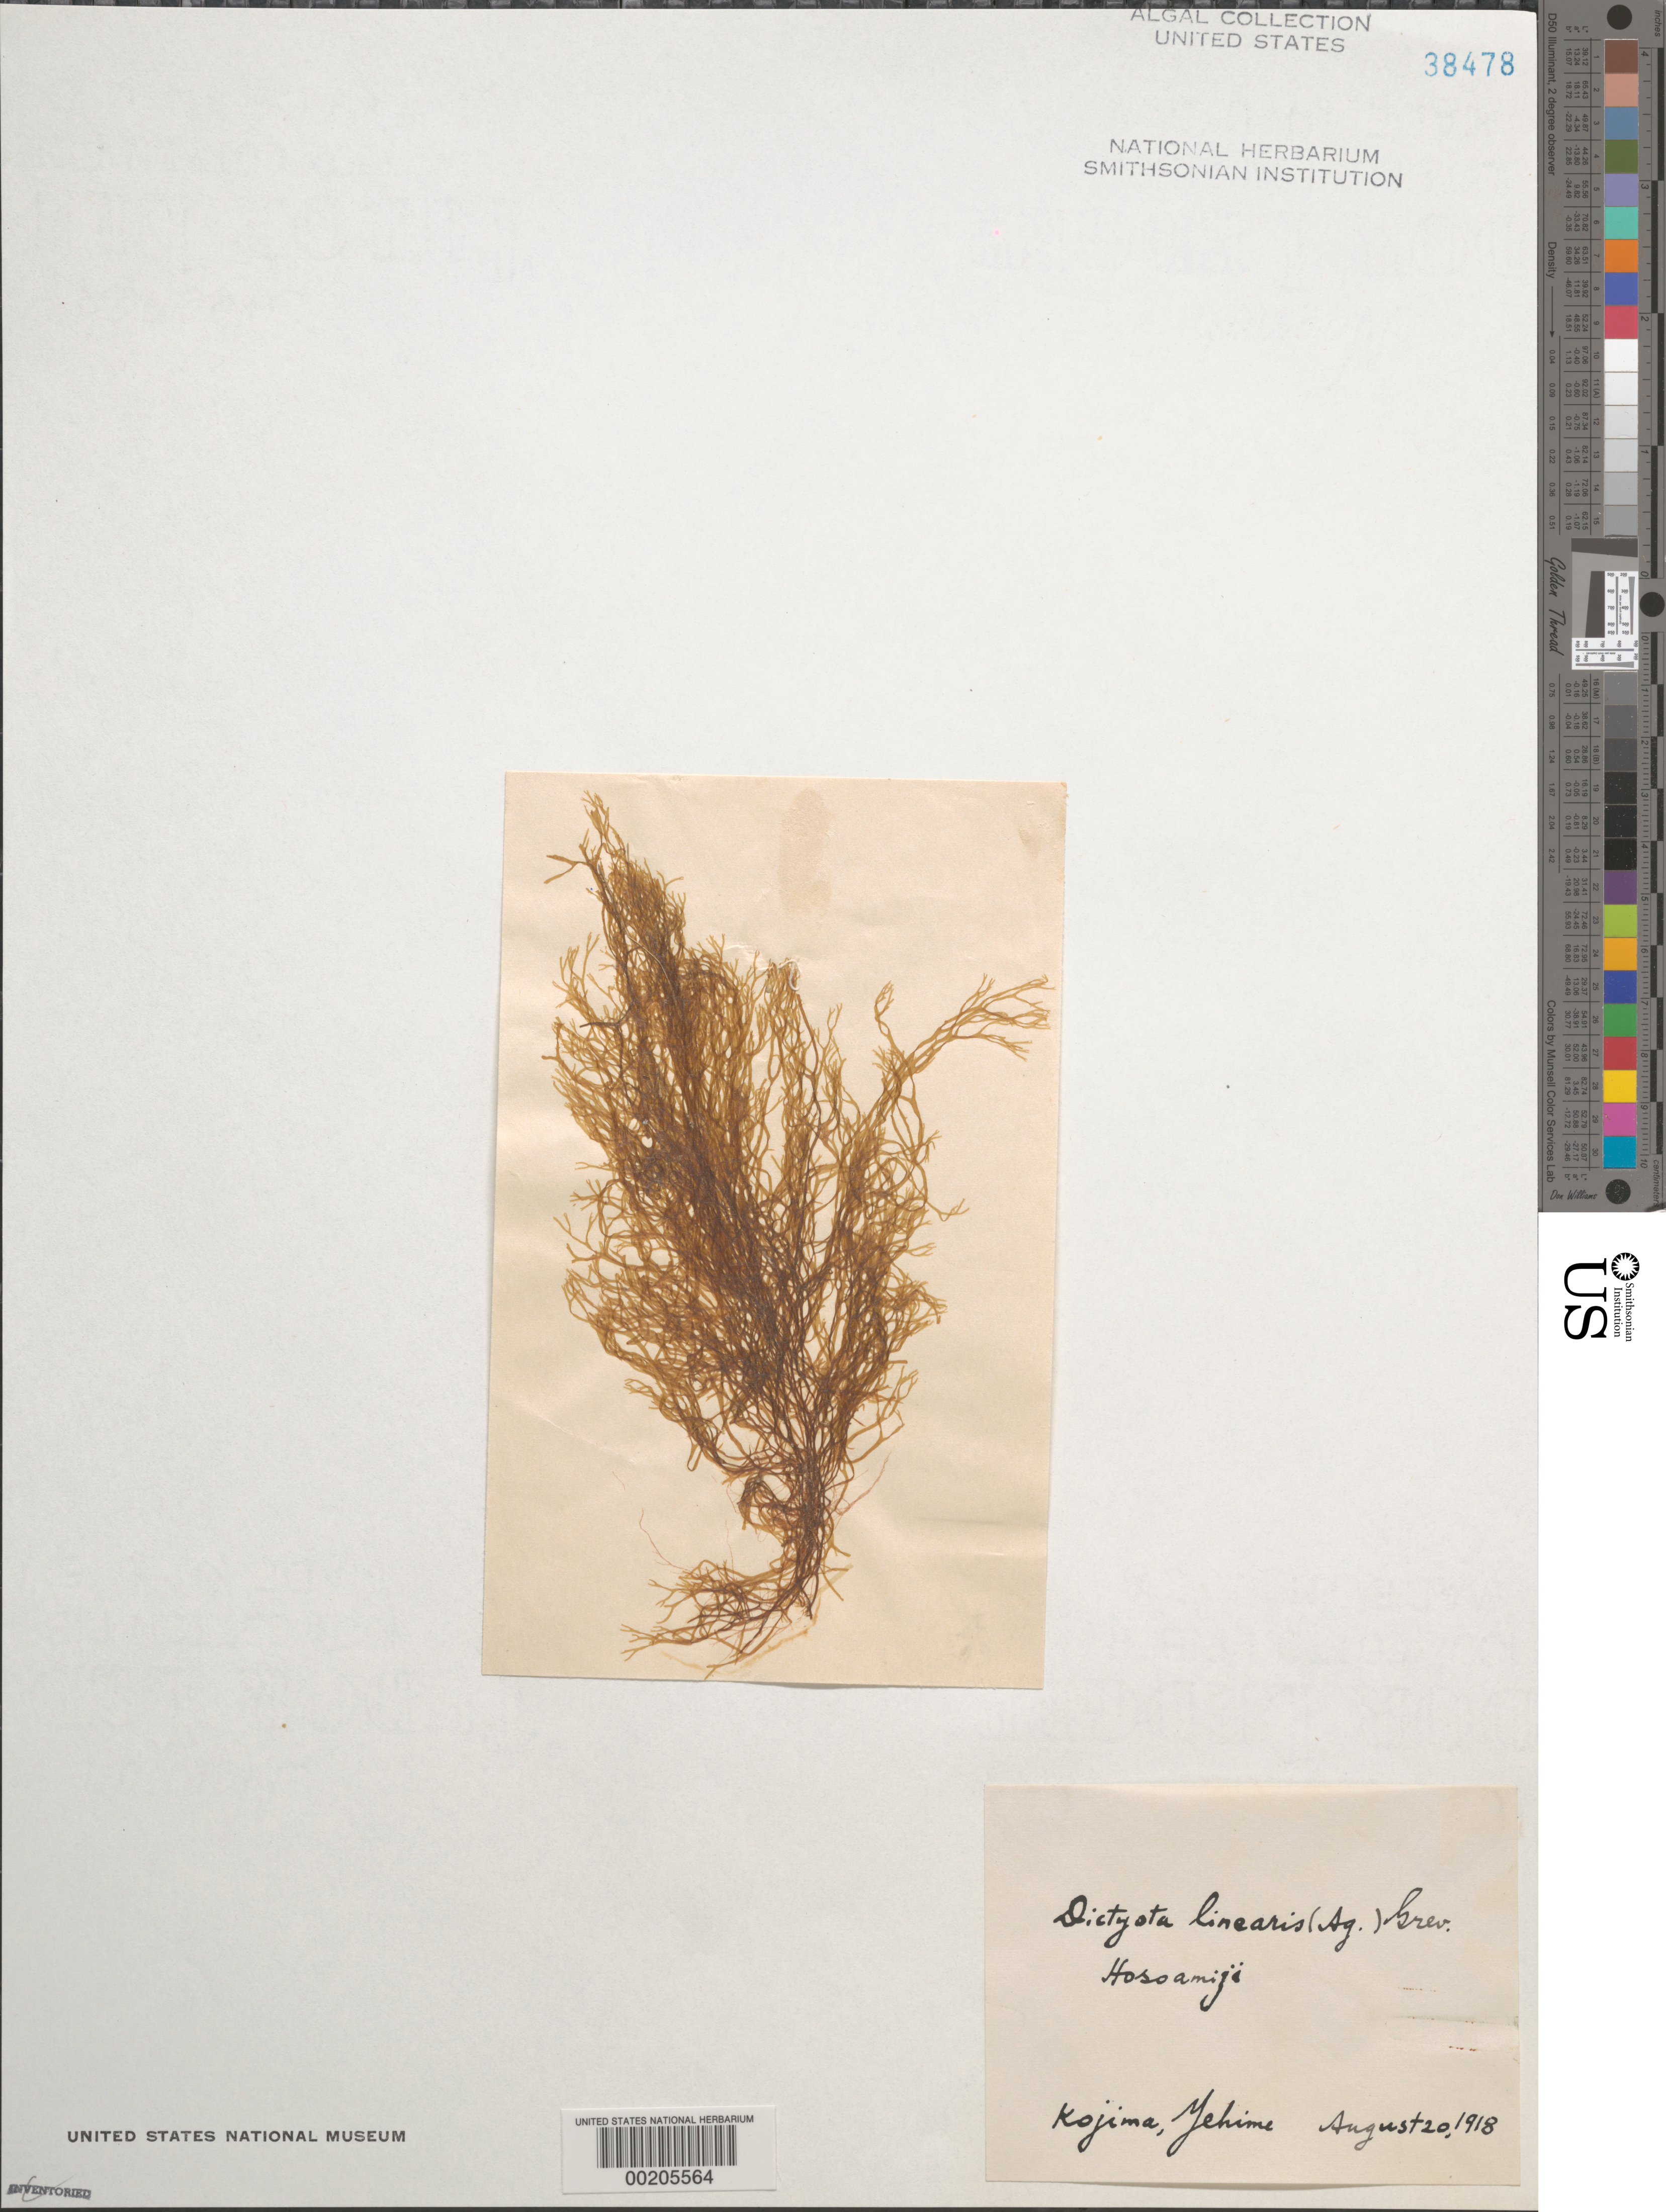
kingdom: Chromista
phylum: Ochrophyta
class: Phaeophyceae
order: Dictyotales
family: Dictyotaceae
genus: Dictyota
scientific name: Dictyota linearis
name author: (C. Agardh) Grev.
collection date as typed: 20 Aug 1918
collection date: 1918-08-20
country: Japan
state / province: Ehime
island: Honshu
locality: Kojima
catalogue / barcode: US 38478